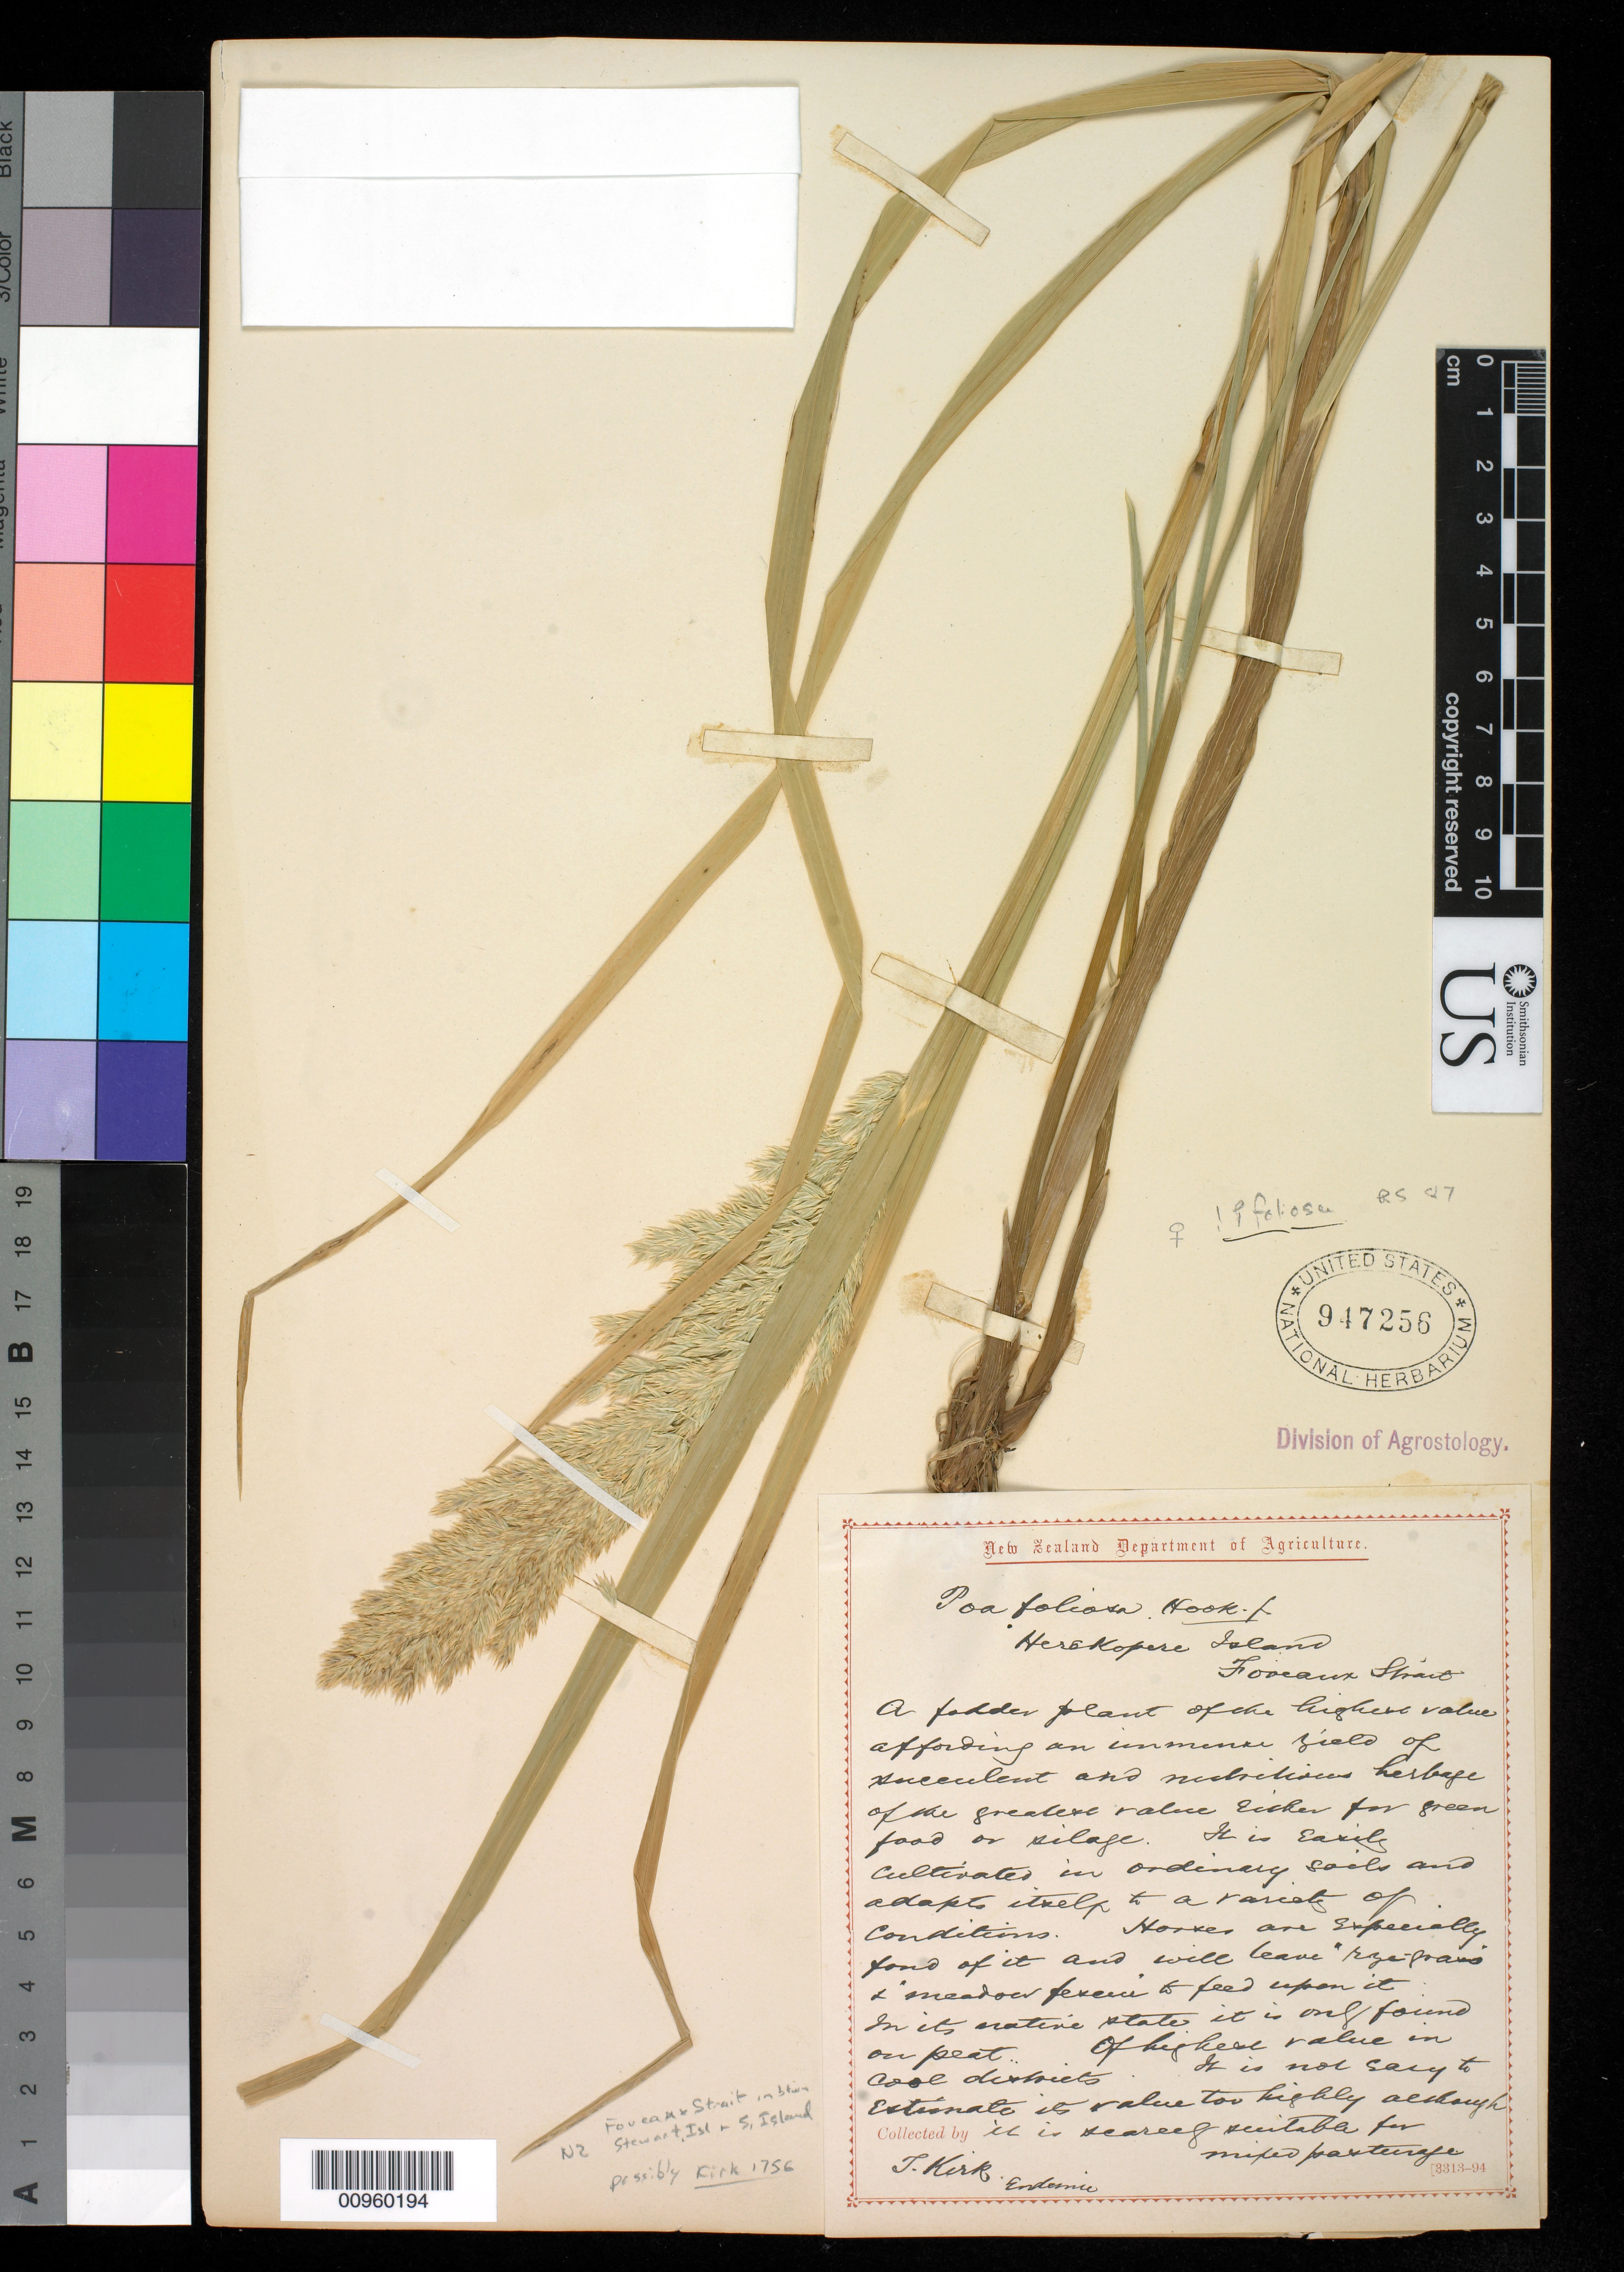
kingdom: Plantae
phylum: Tracheophyta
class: Liliopsida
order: Poales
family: Poaceae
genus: Poa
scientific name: Poa foliosa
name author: (Hook. f.) Hook. f.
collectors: T. Kirk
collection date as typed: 1828 to -- --- 1898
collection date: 1828/1898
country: New Zealand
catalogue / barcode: US 947256